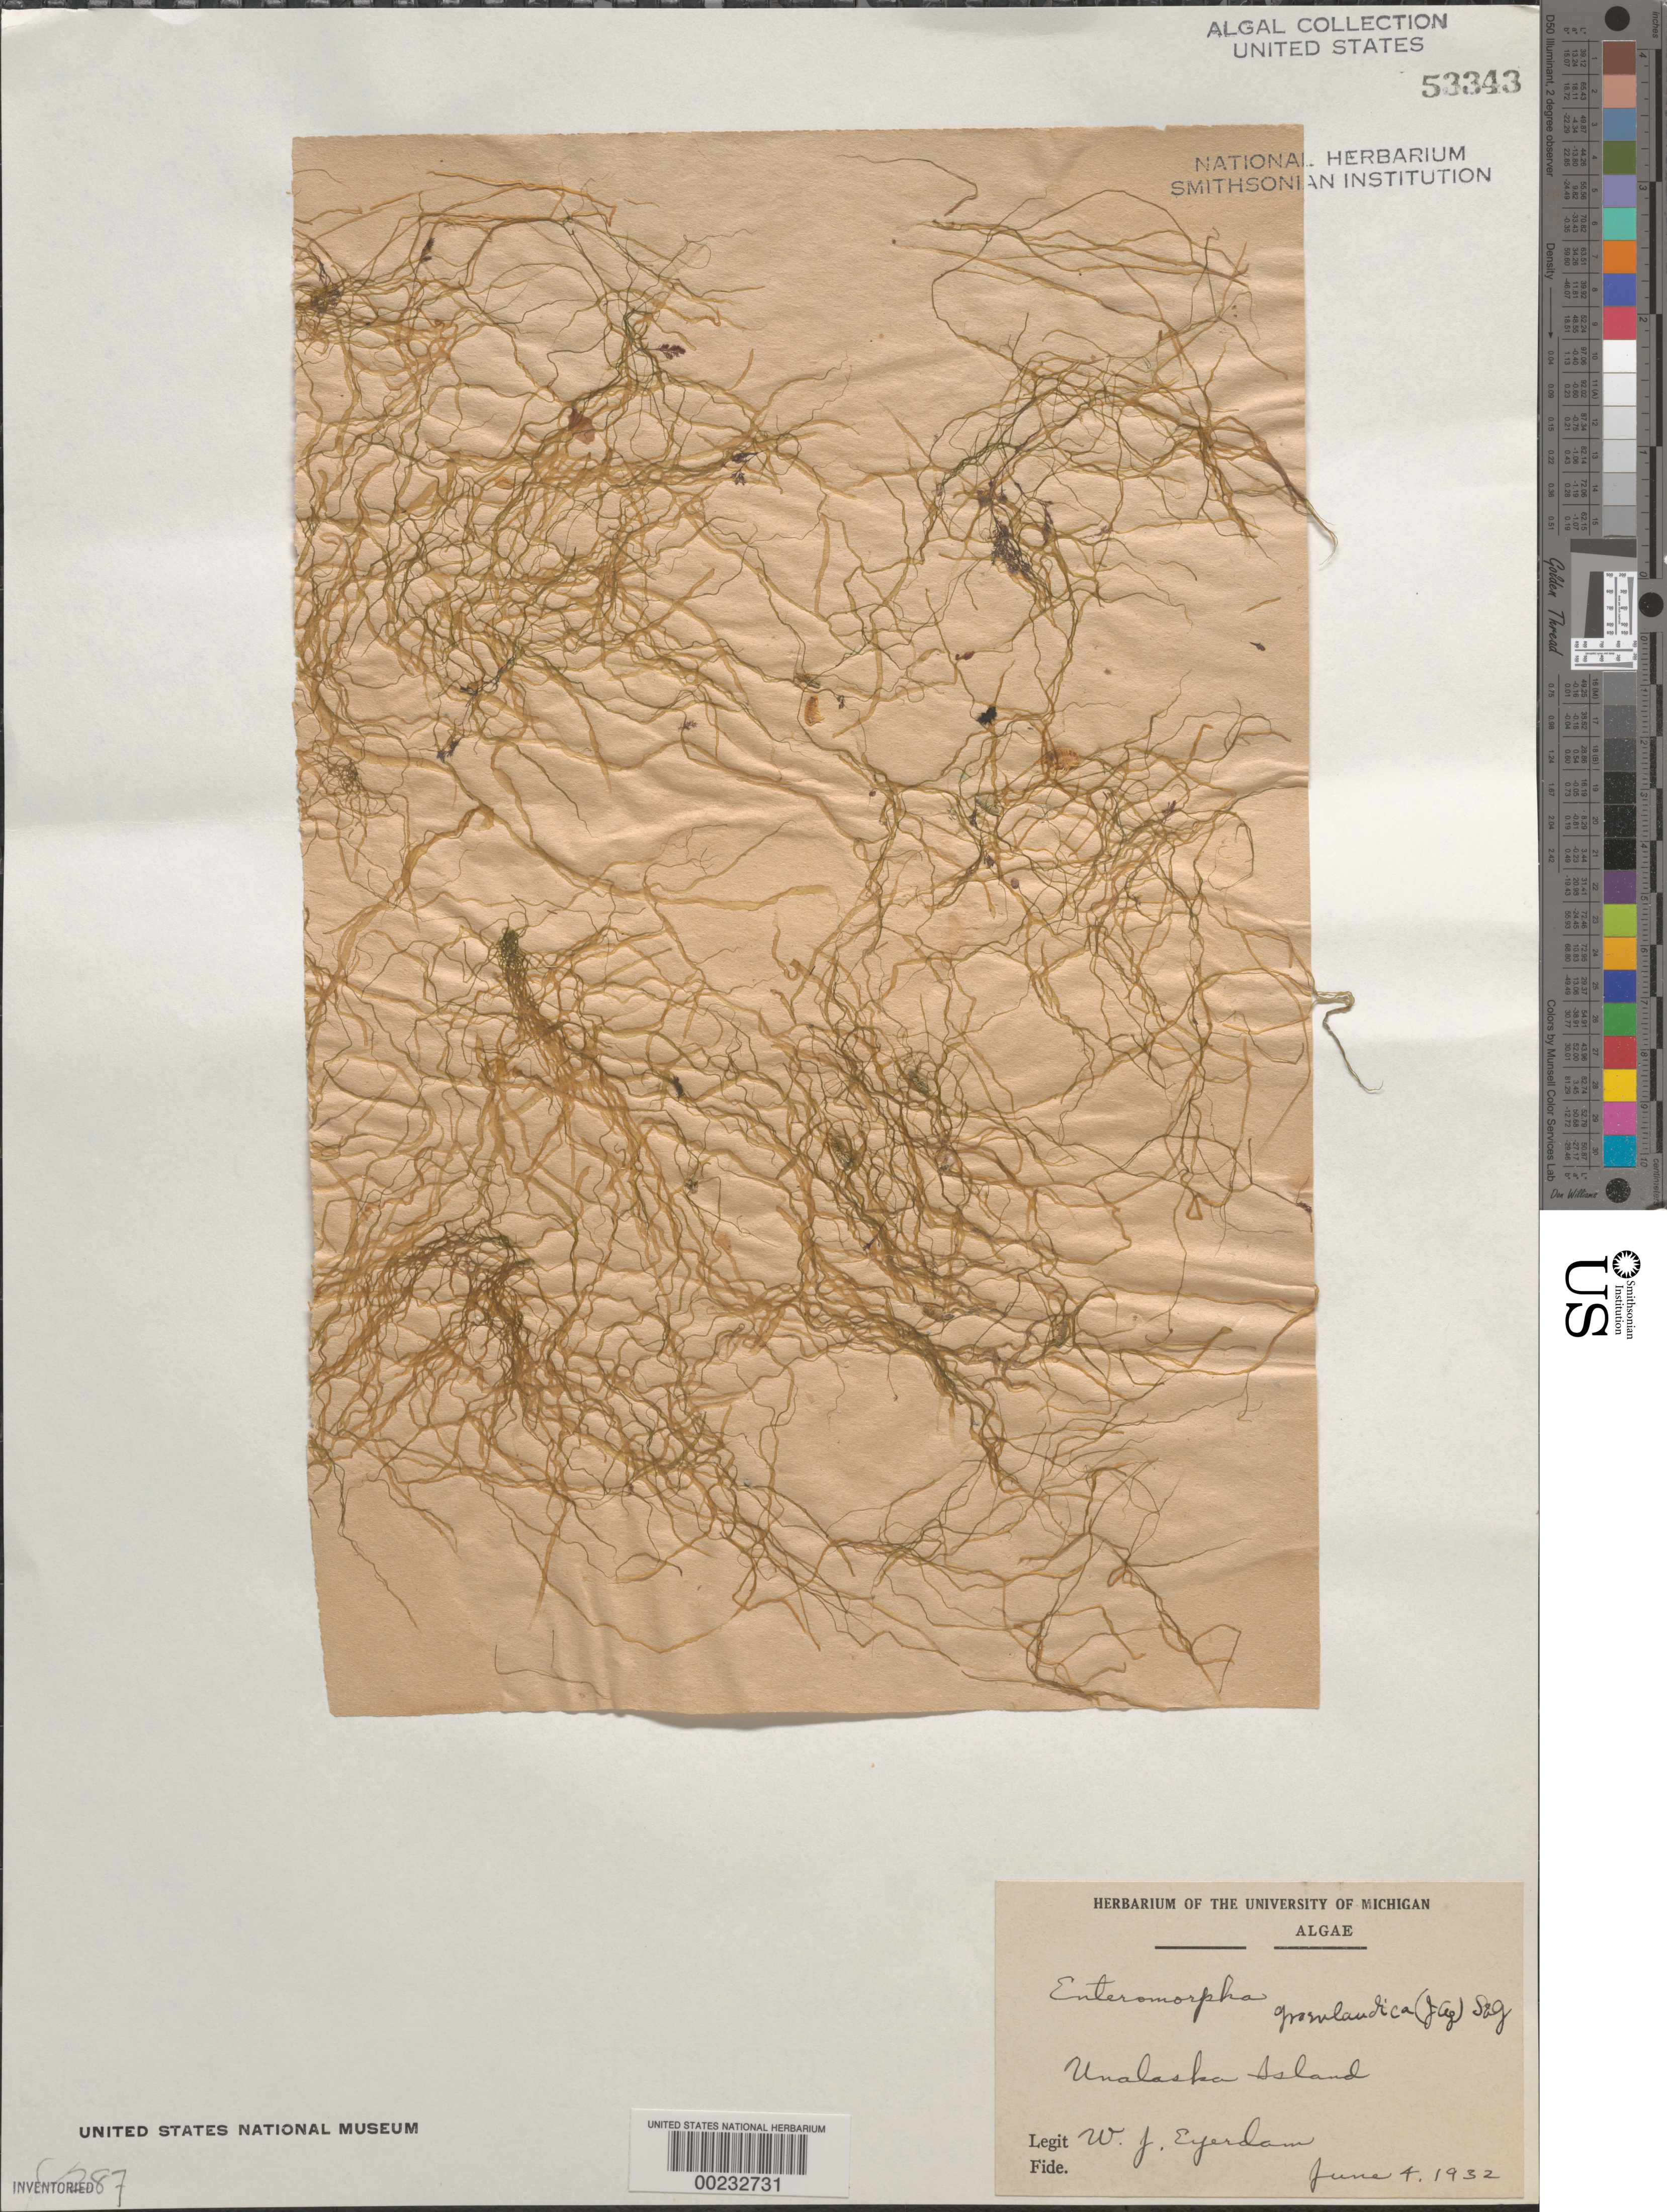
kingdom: Plantae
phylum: Chlorophyta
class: Ulvophyceae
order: Ulotrichales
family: Ulotrichaceae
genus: Pseudothrix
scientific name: Pseudothrix groenlandica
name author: (J. Agardh) Hanic & S.C. Lindstrom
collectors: W. J. Eyerdam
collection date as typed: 04 Jun 1932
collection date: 1932-06-04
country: United States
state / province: Alaska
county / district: Aleutian Islands Division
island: Unalaska Island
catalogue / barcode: US 53343